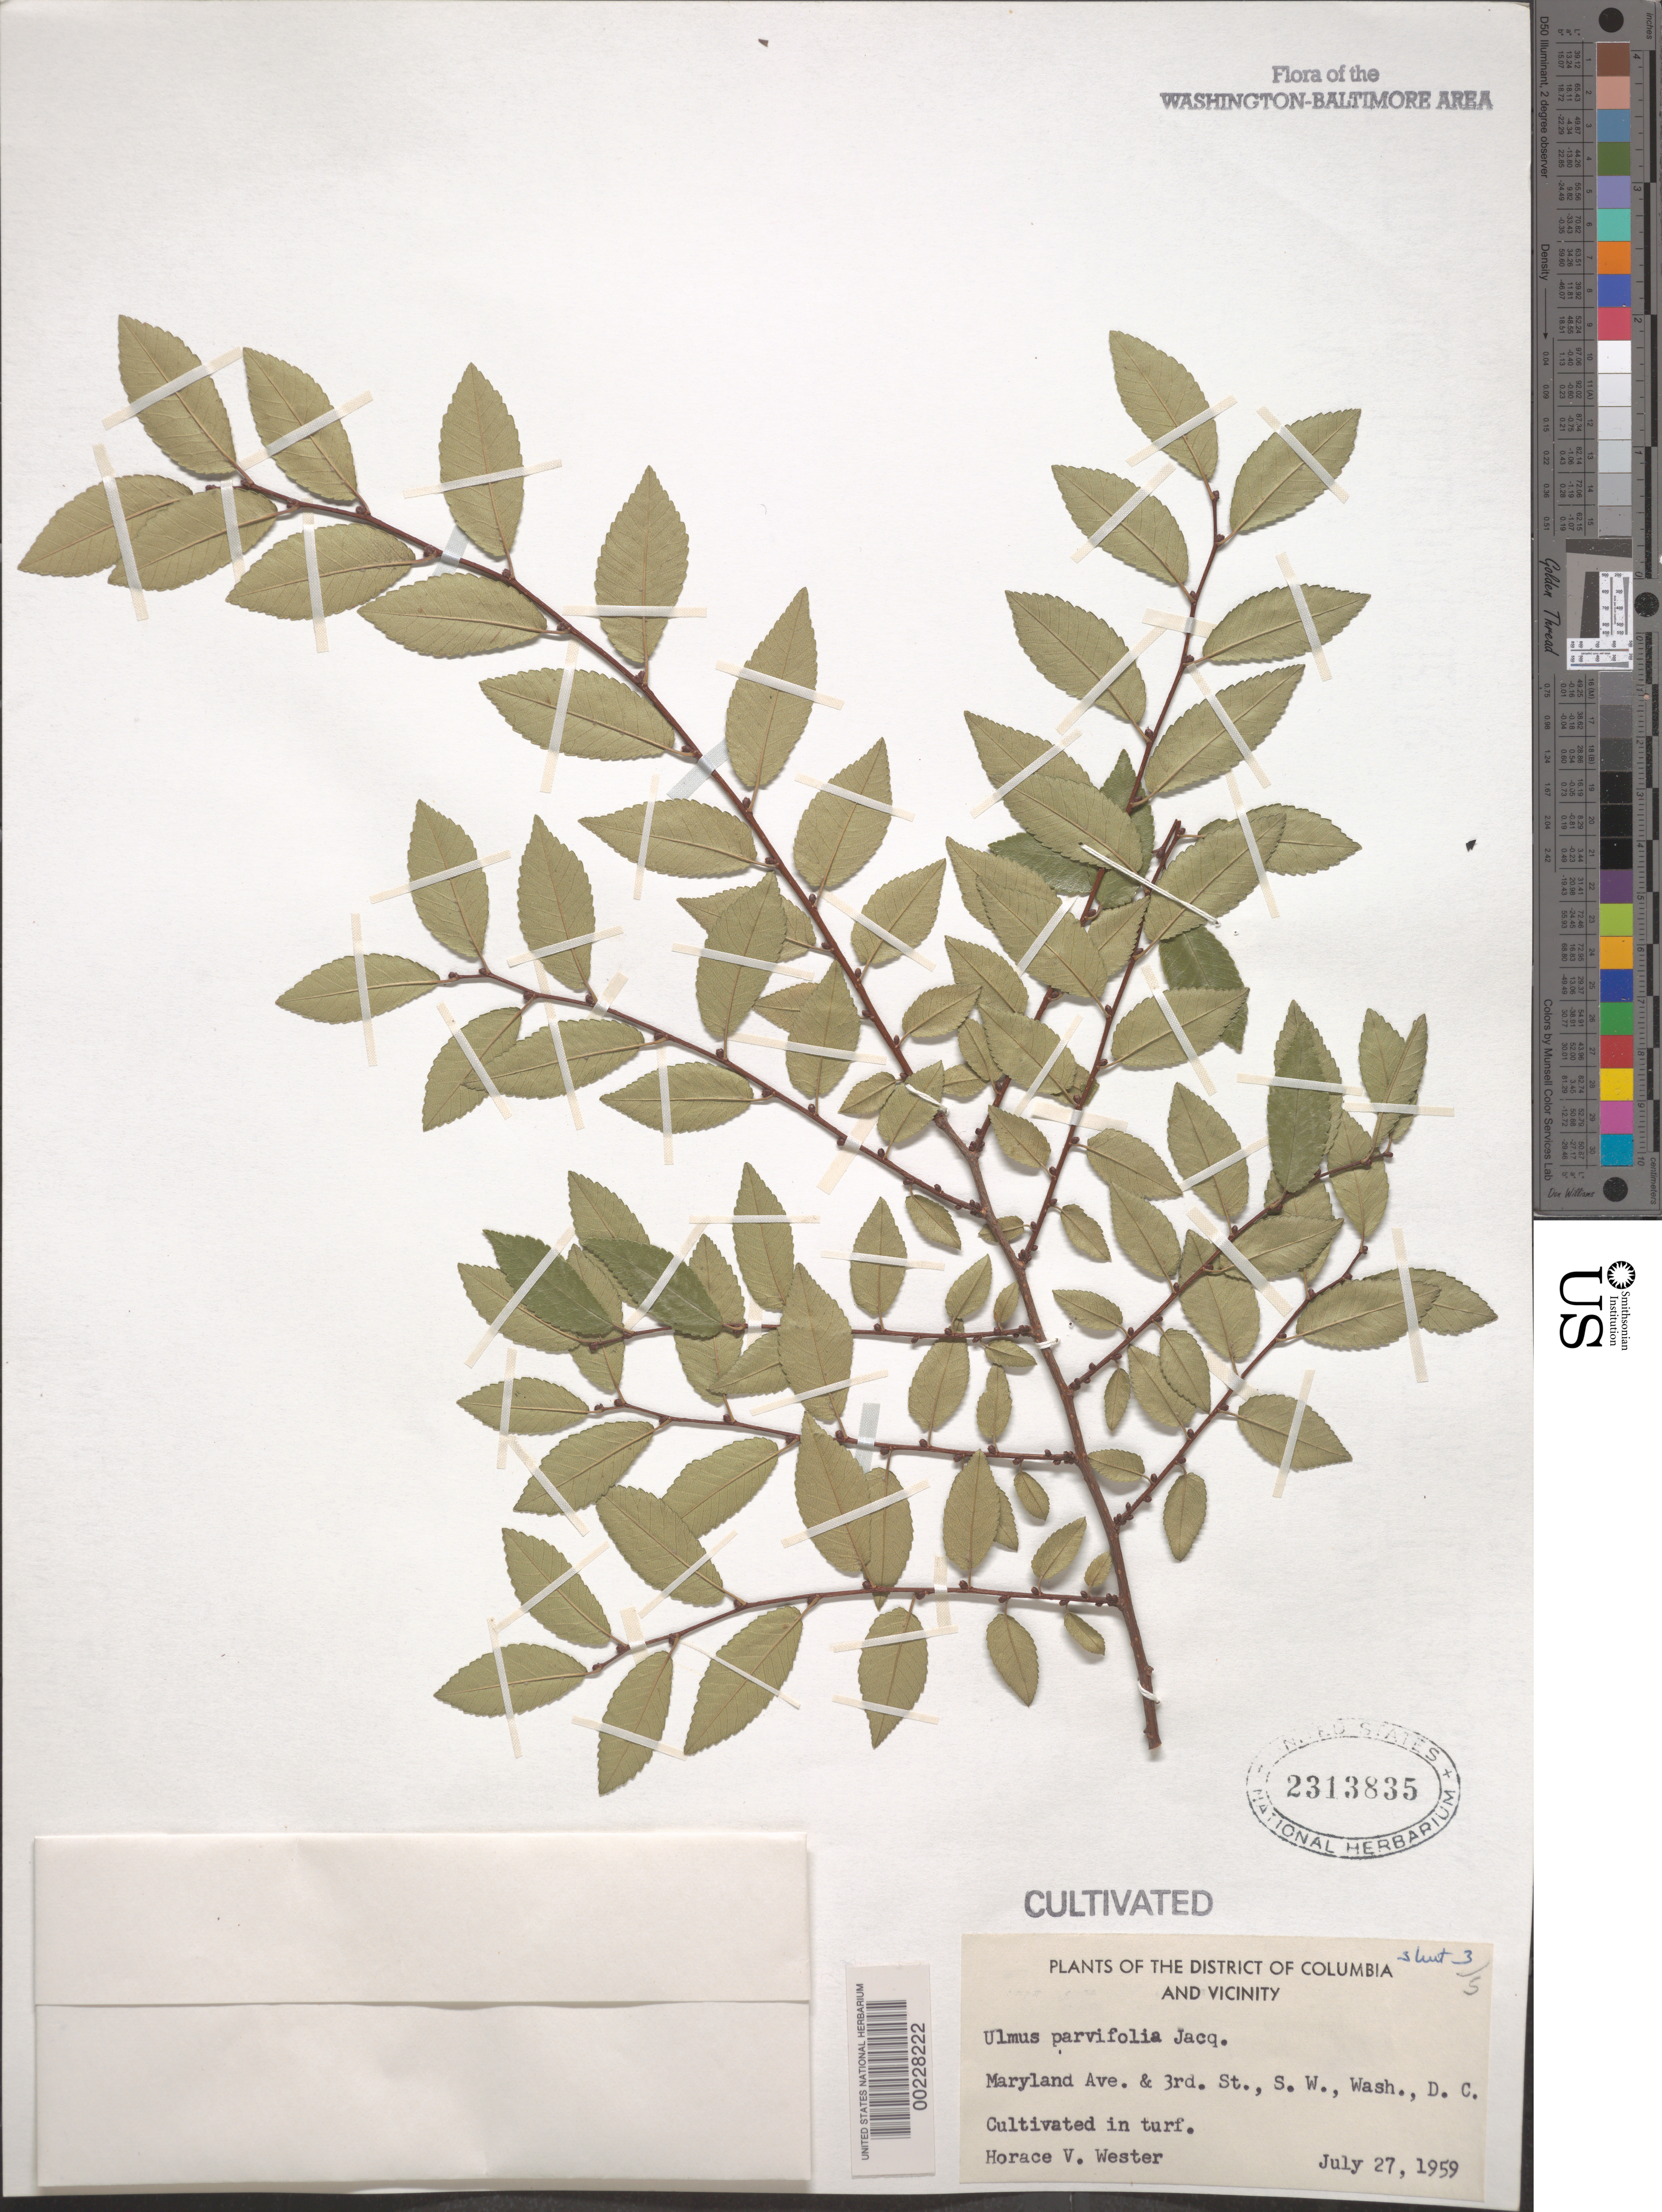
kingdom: Plantae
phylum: Tracheophyta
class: Magnoliopsida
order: Rosales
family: Ulmaceae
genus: Ulmus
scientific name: Ulmus parvifolia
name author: Jacq.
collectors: H. Wester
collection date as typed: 27 Jul 1959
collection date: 1959-07-27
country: United States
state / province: District of Columbia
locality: Maryland Ave & 3rd St SW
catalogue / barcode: US 2313835